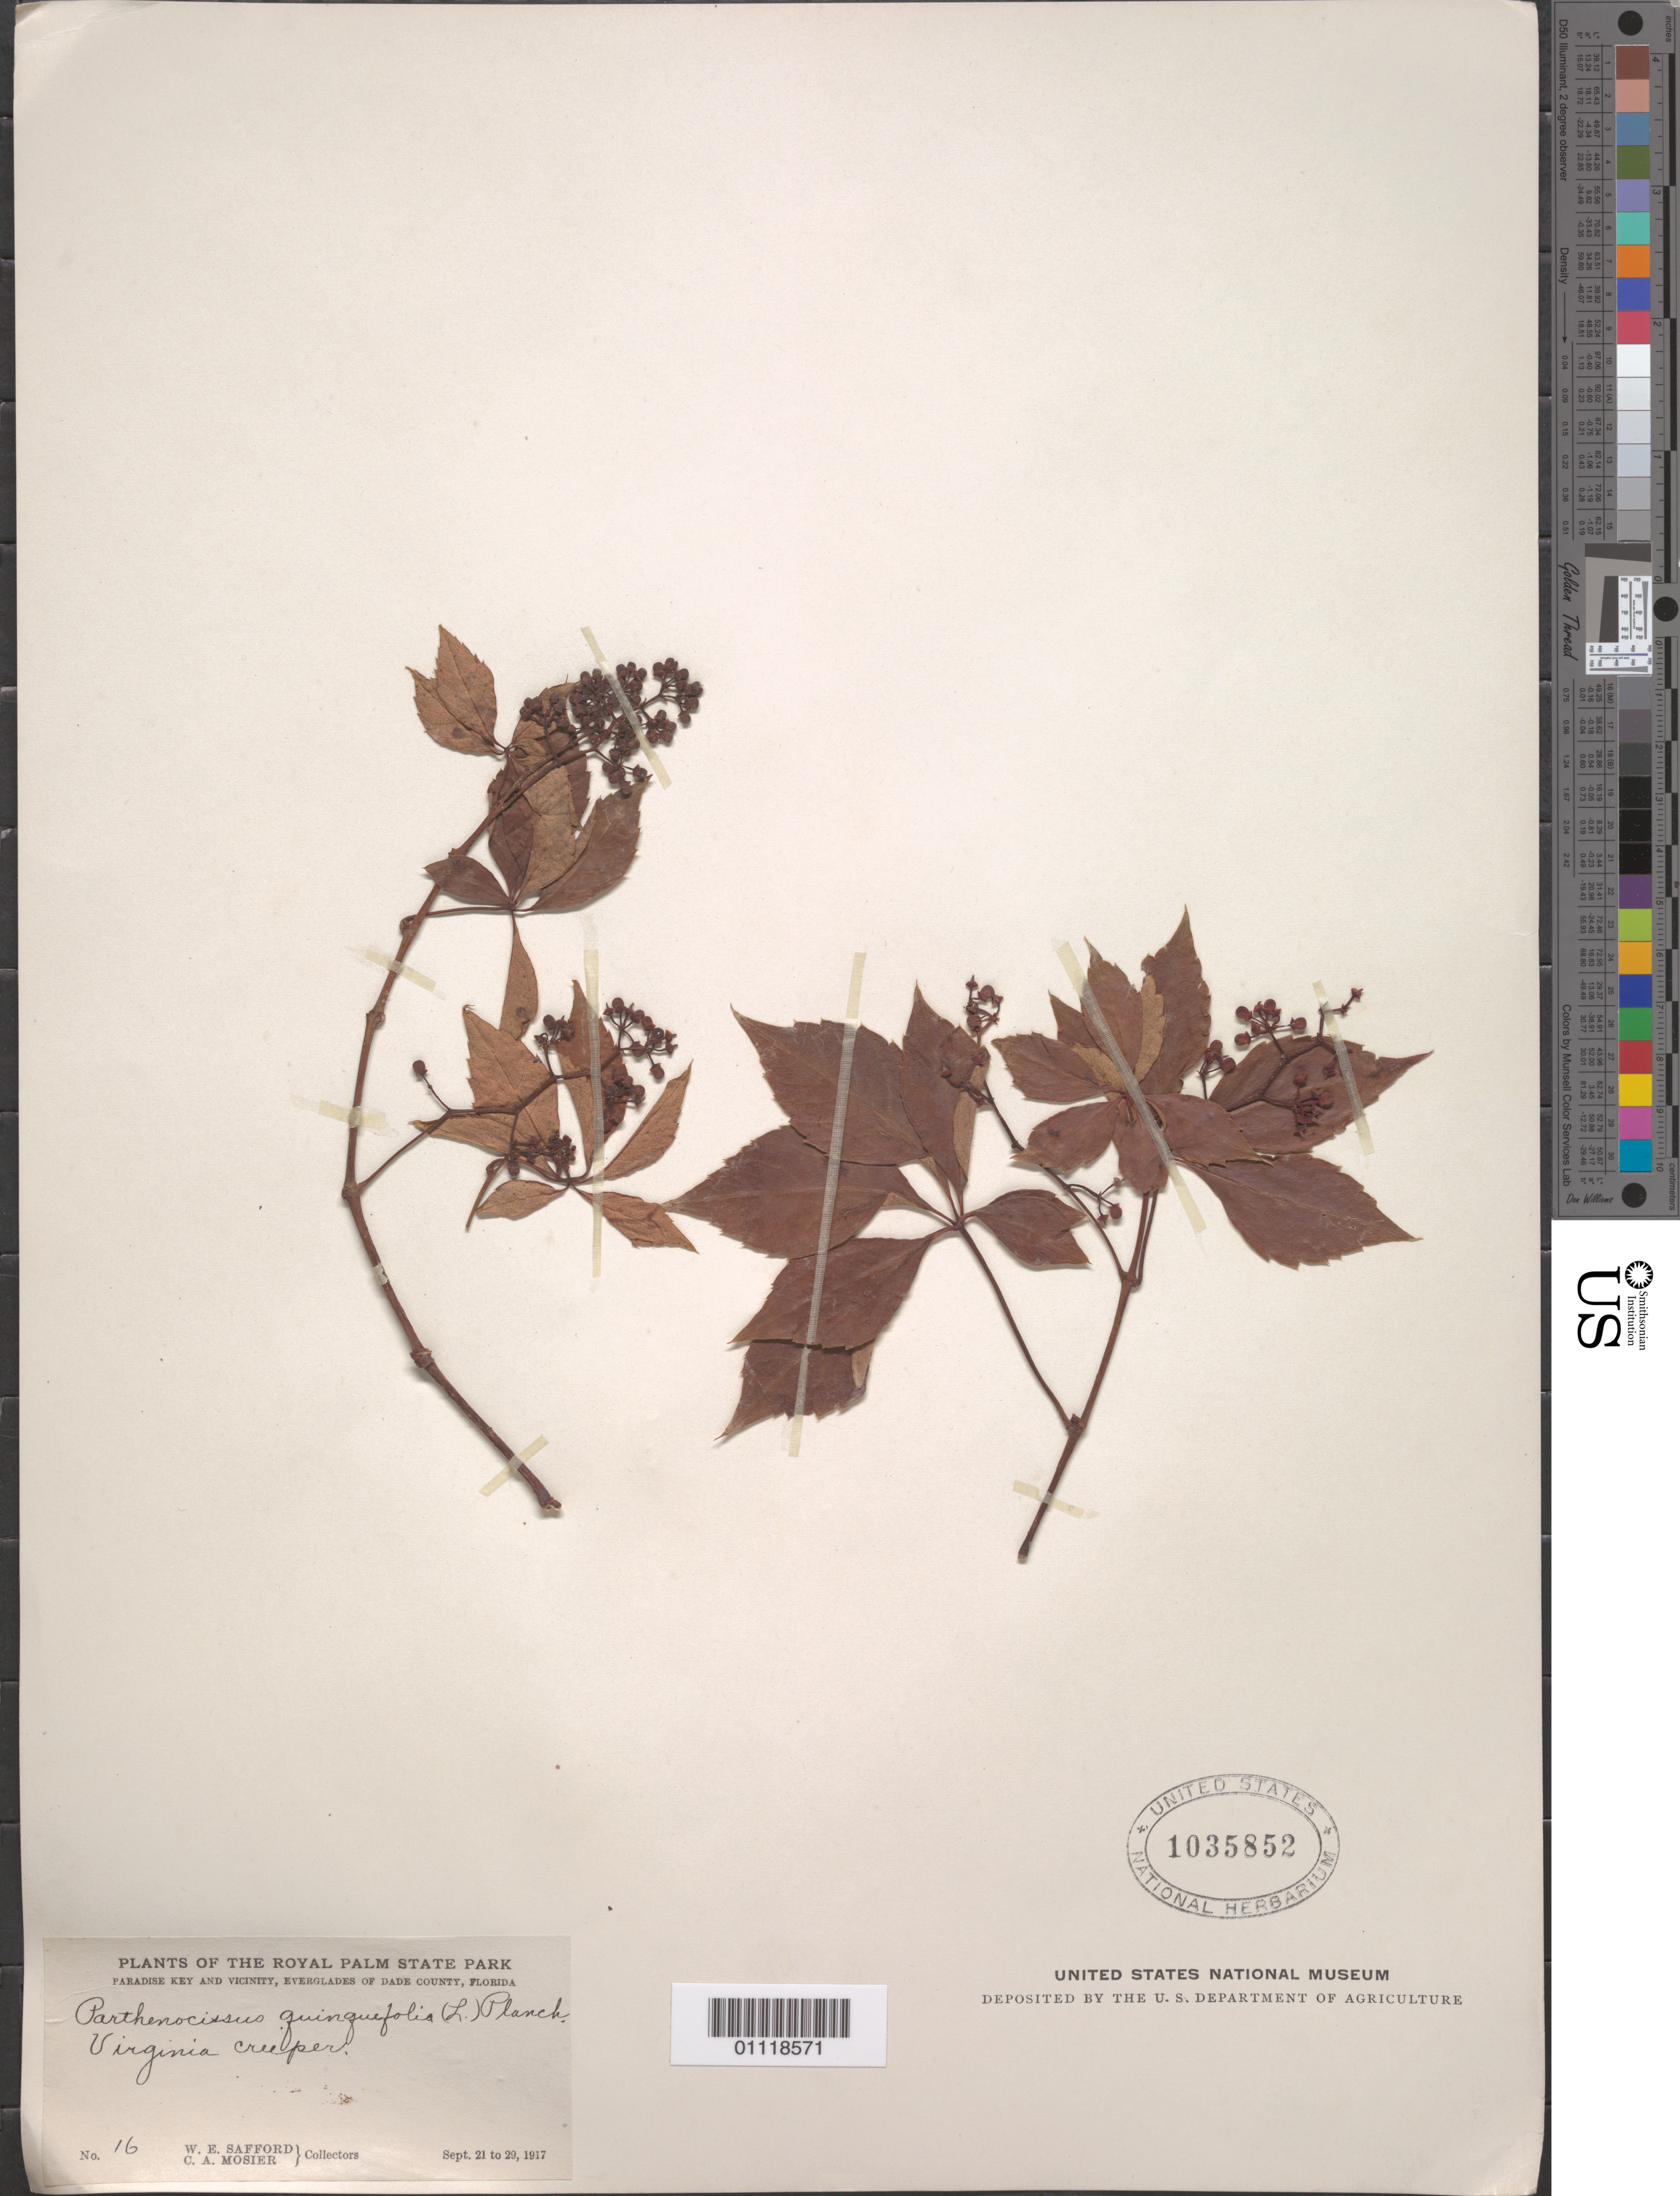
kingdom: Plantae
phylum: Tracheophyta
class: Magnoliopsida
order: Vitales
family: Vitaceae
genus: Parthenocissus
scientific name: Parthenocissus quinquefolia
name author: (L.) Planch.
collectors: W. E. Safford & C. A. Mosier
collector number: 16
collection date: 1917-09-21/1917-09-29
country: United States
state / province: Florida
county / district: Dade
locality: Paradise Key and Vicinity, Everglades.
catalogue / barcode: US 1035852